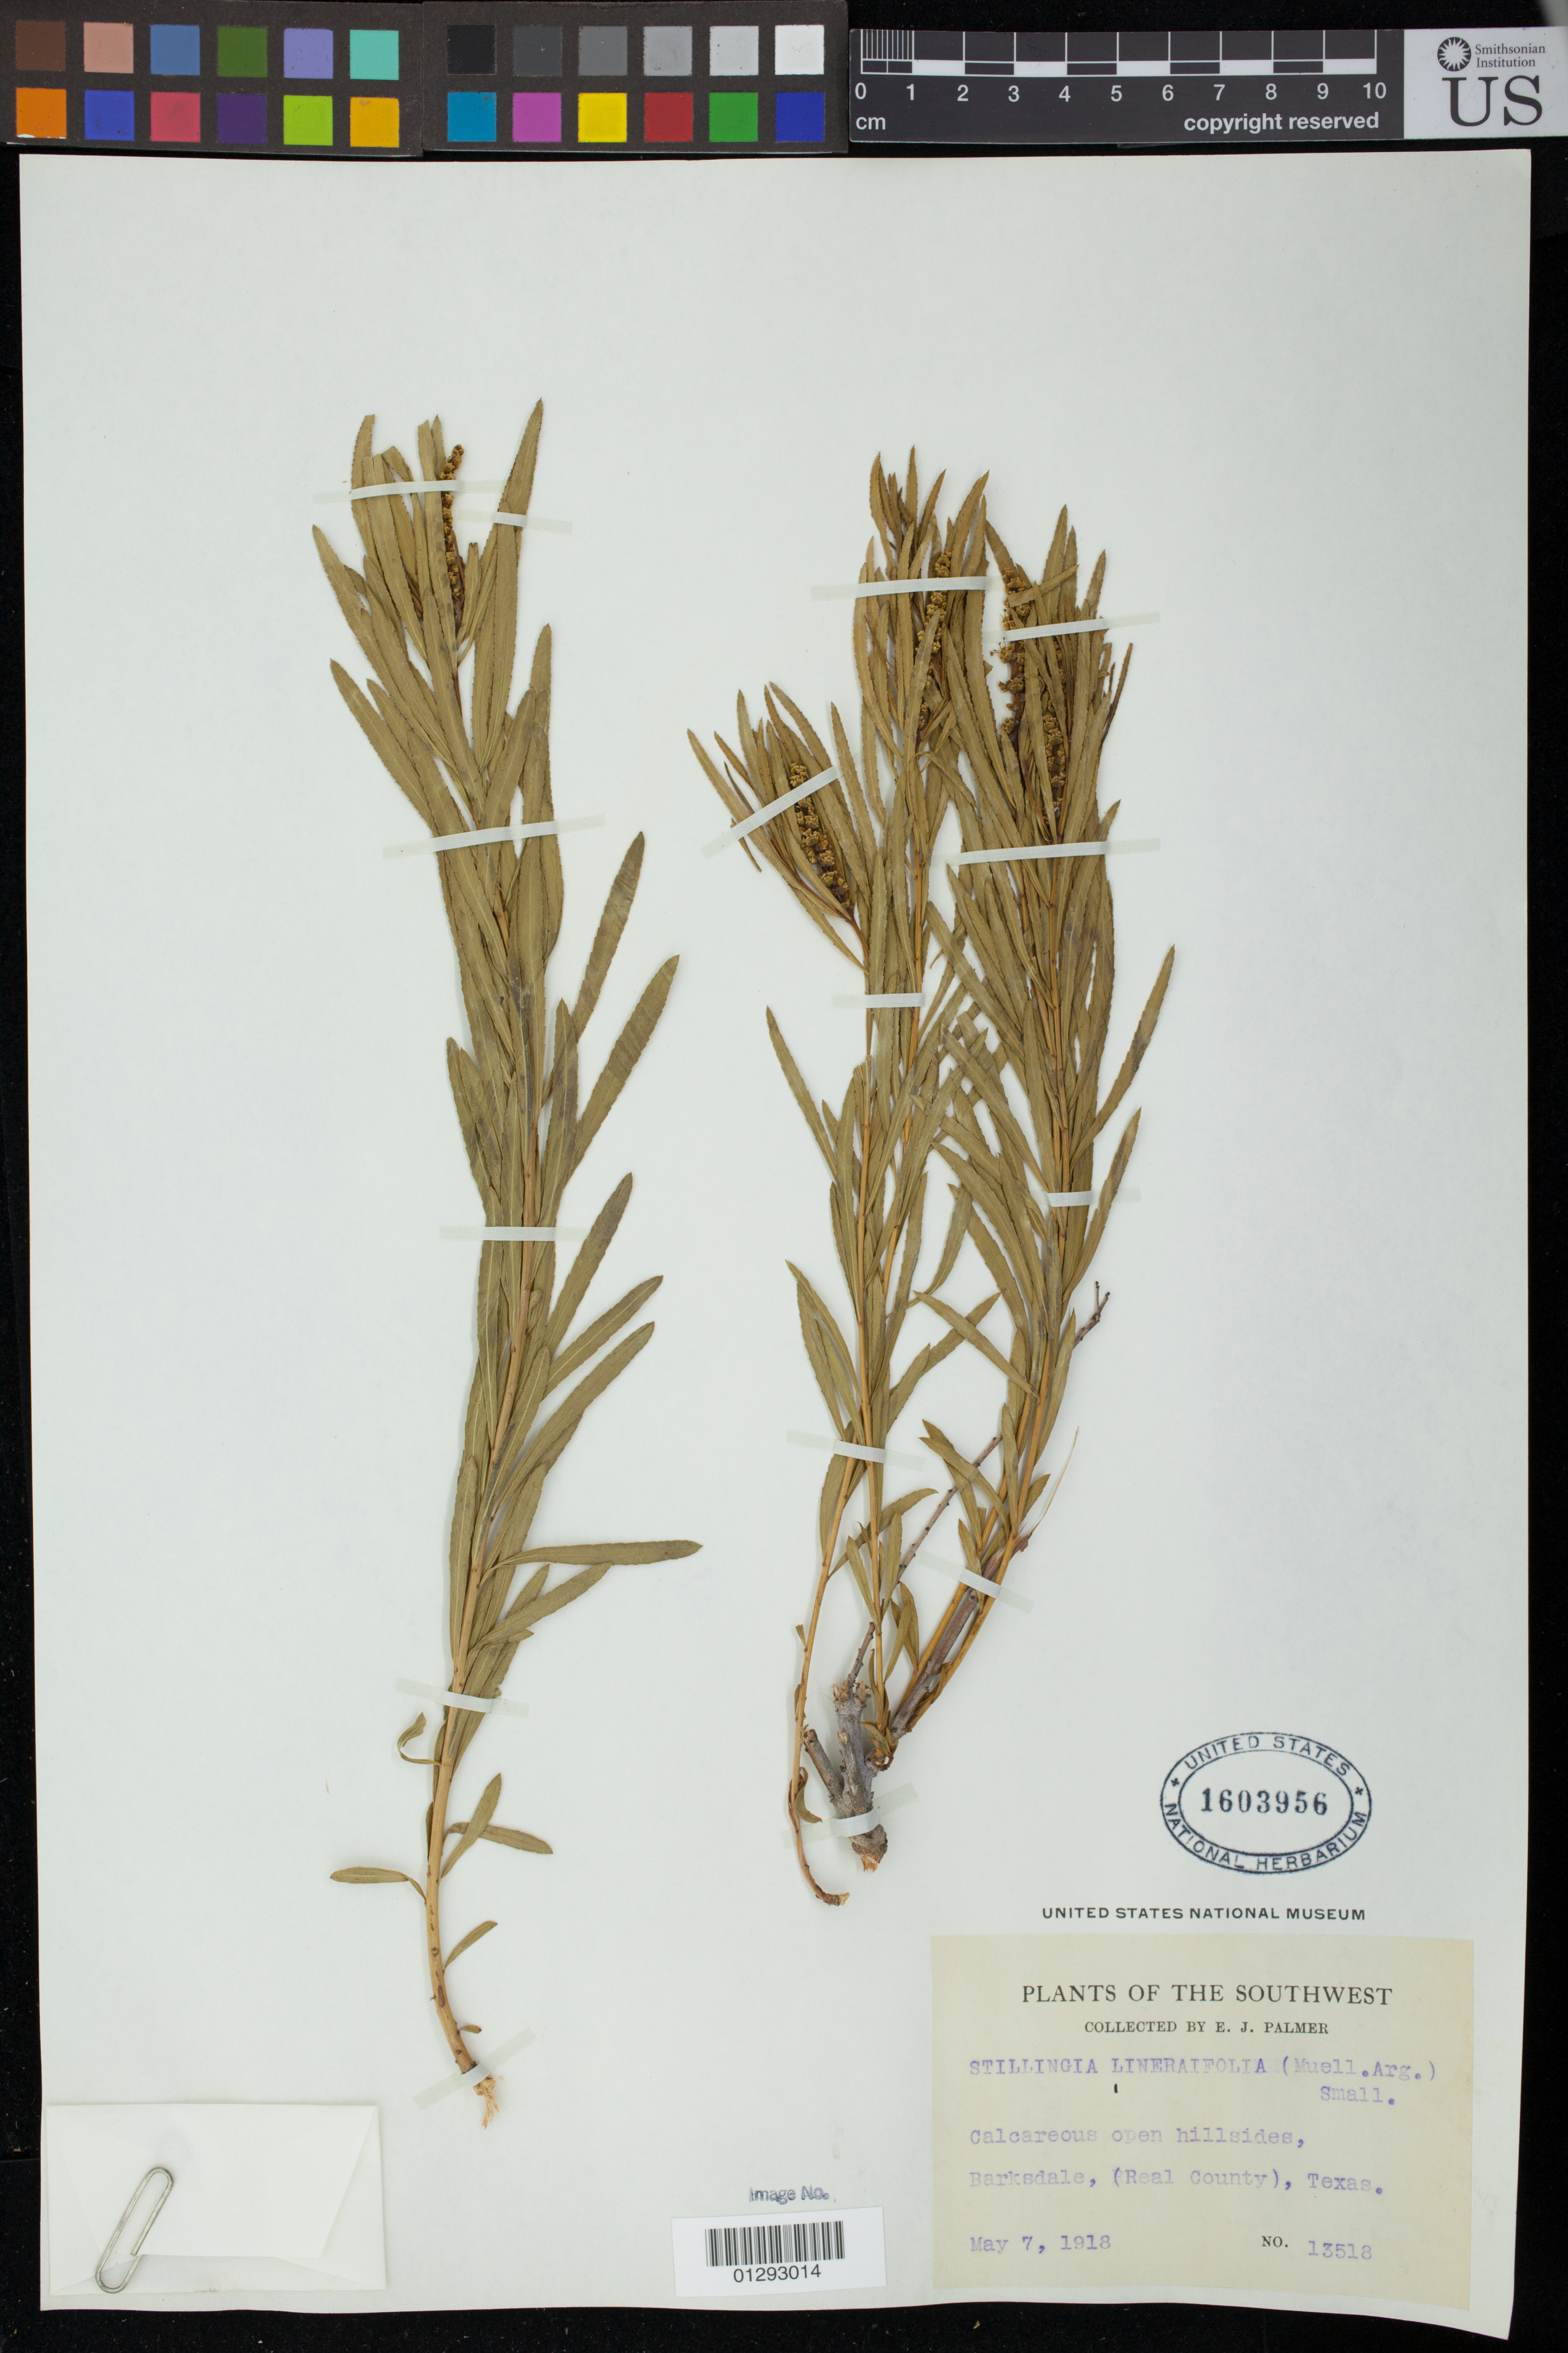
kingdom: Plantae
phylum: Tracheophyta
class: Magnoliopsida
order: Malpighiales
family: Euphorbiaceae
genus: Stillingia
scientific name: Stillingia texana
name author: I.M. Johnst.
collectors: E. J. Palmer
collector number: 13518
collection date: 1918-05-07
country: United States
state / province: Texas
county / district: Edwards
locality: Barksdale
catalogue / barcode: US 1603956